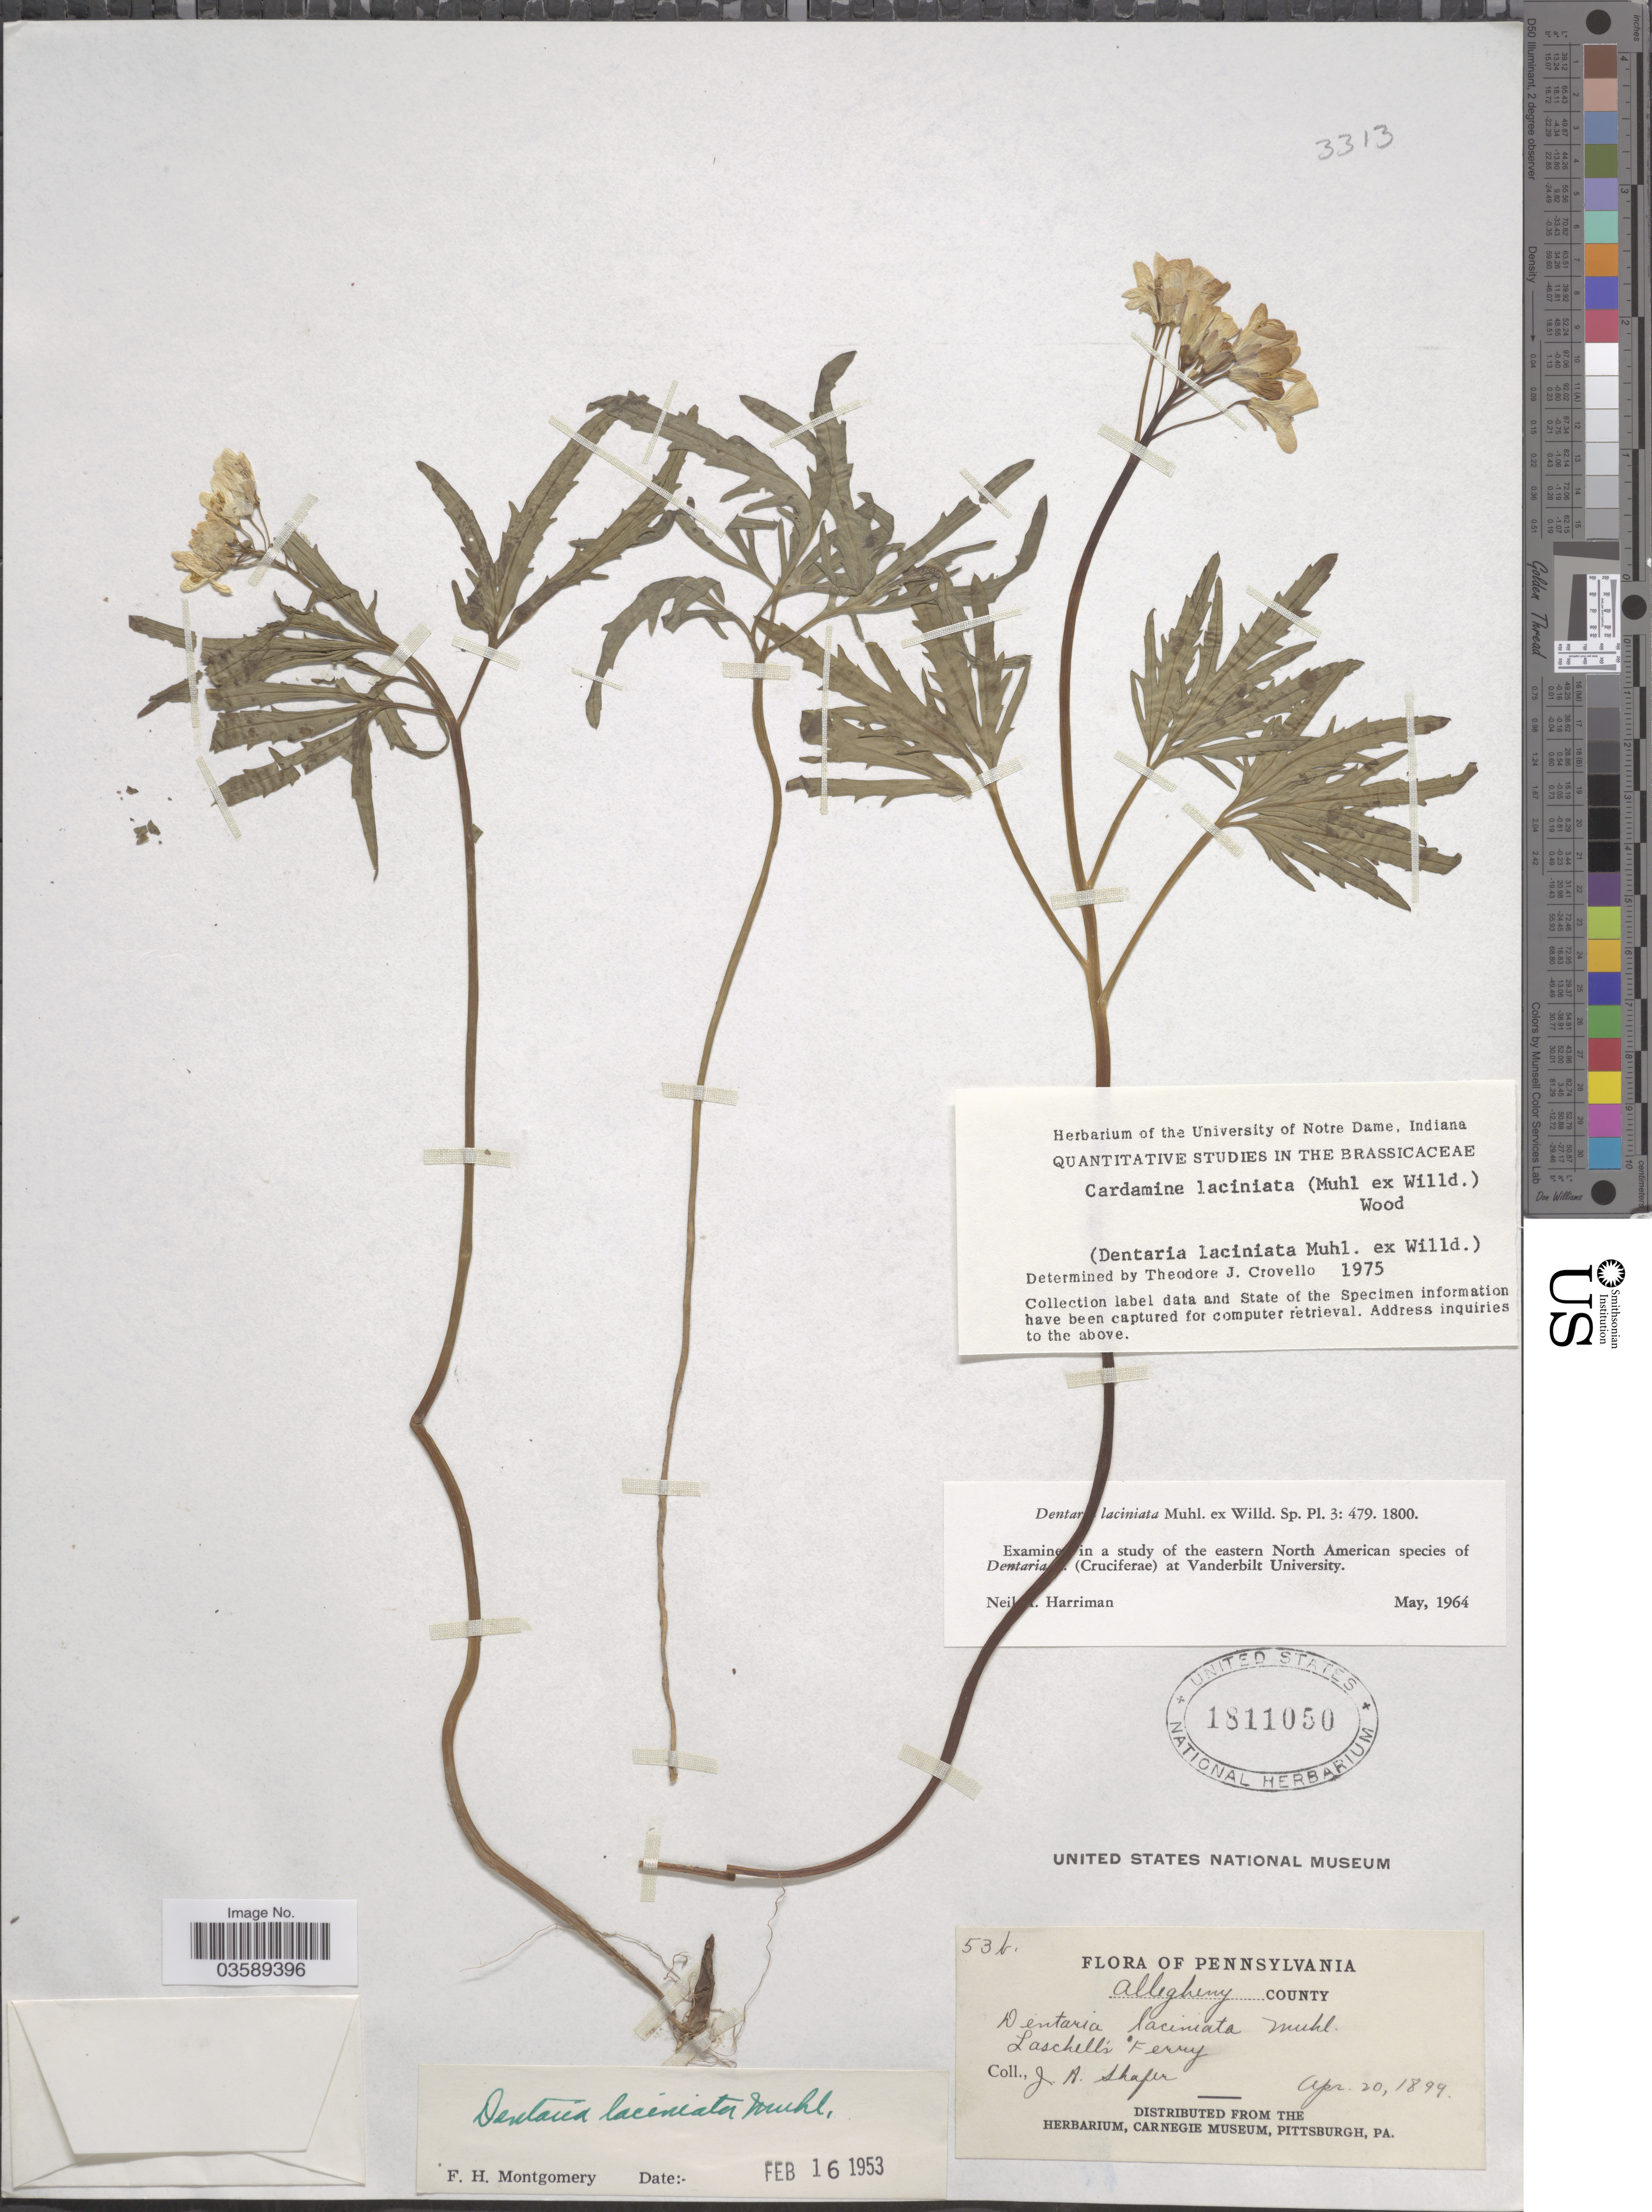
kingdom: Plantae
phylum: Tracheophyta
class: Magnoliopsida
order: Brassicales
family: Brassicaceae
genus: Cardamine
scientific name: Cardamine laciniata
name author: (Hook.) Steud.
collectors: J. A. Shafer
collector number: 53b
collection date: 1899-04-20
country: United States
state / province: Pennsylvania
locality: Allegheny County. Laschell's Ferry.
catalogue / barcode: US 1811050